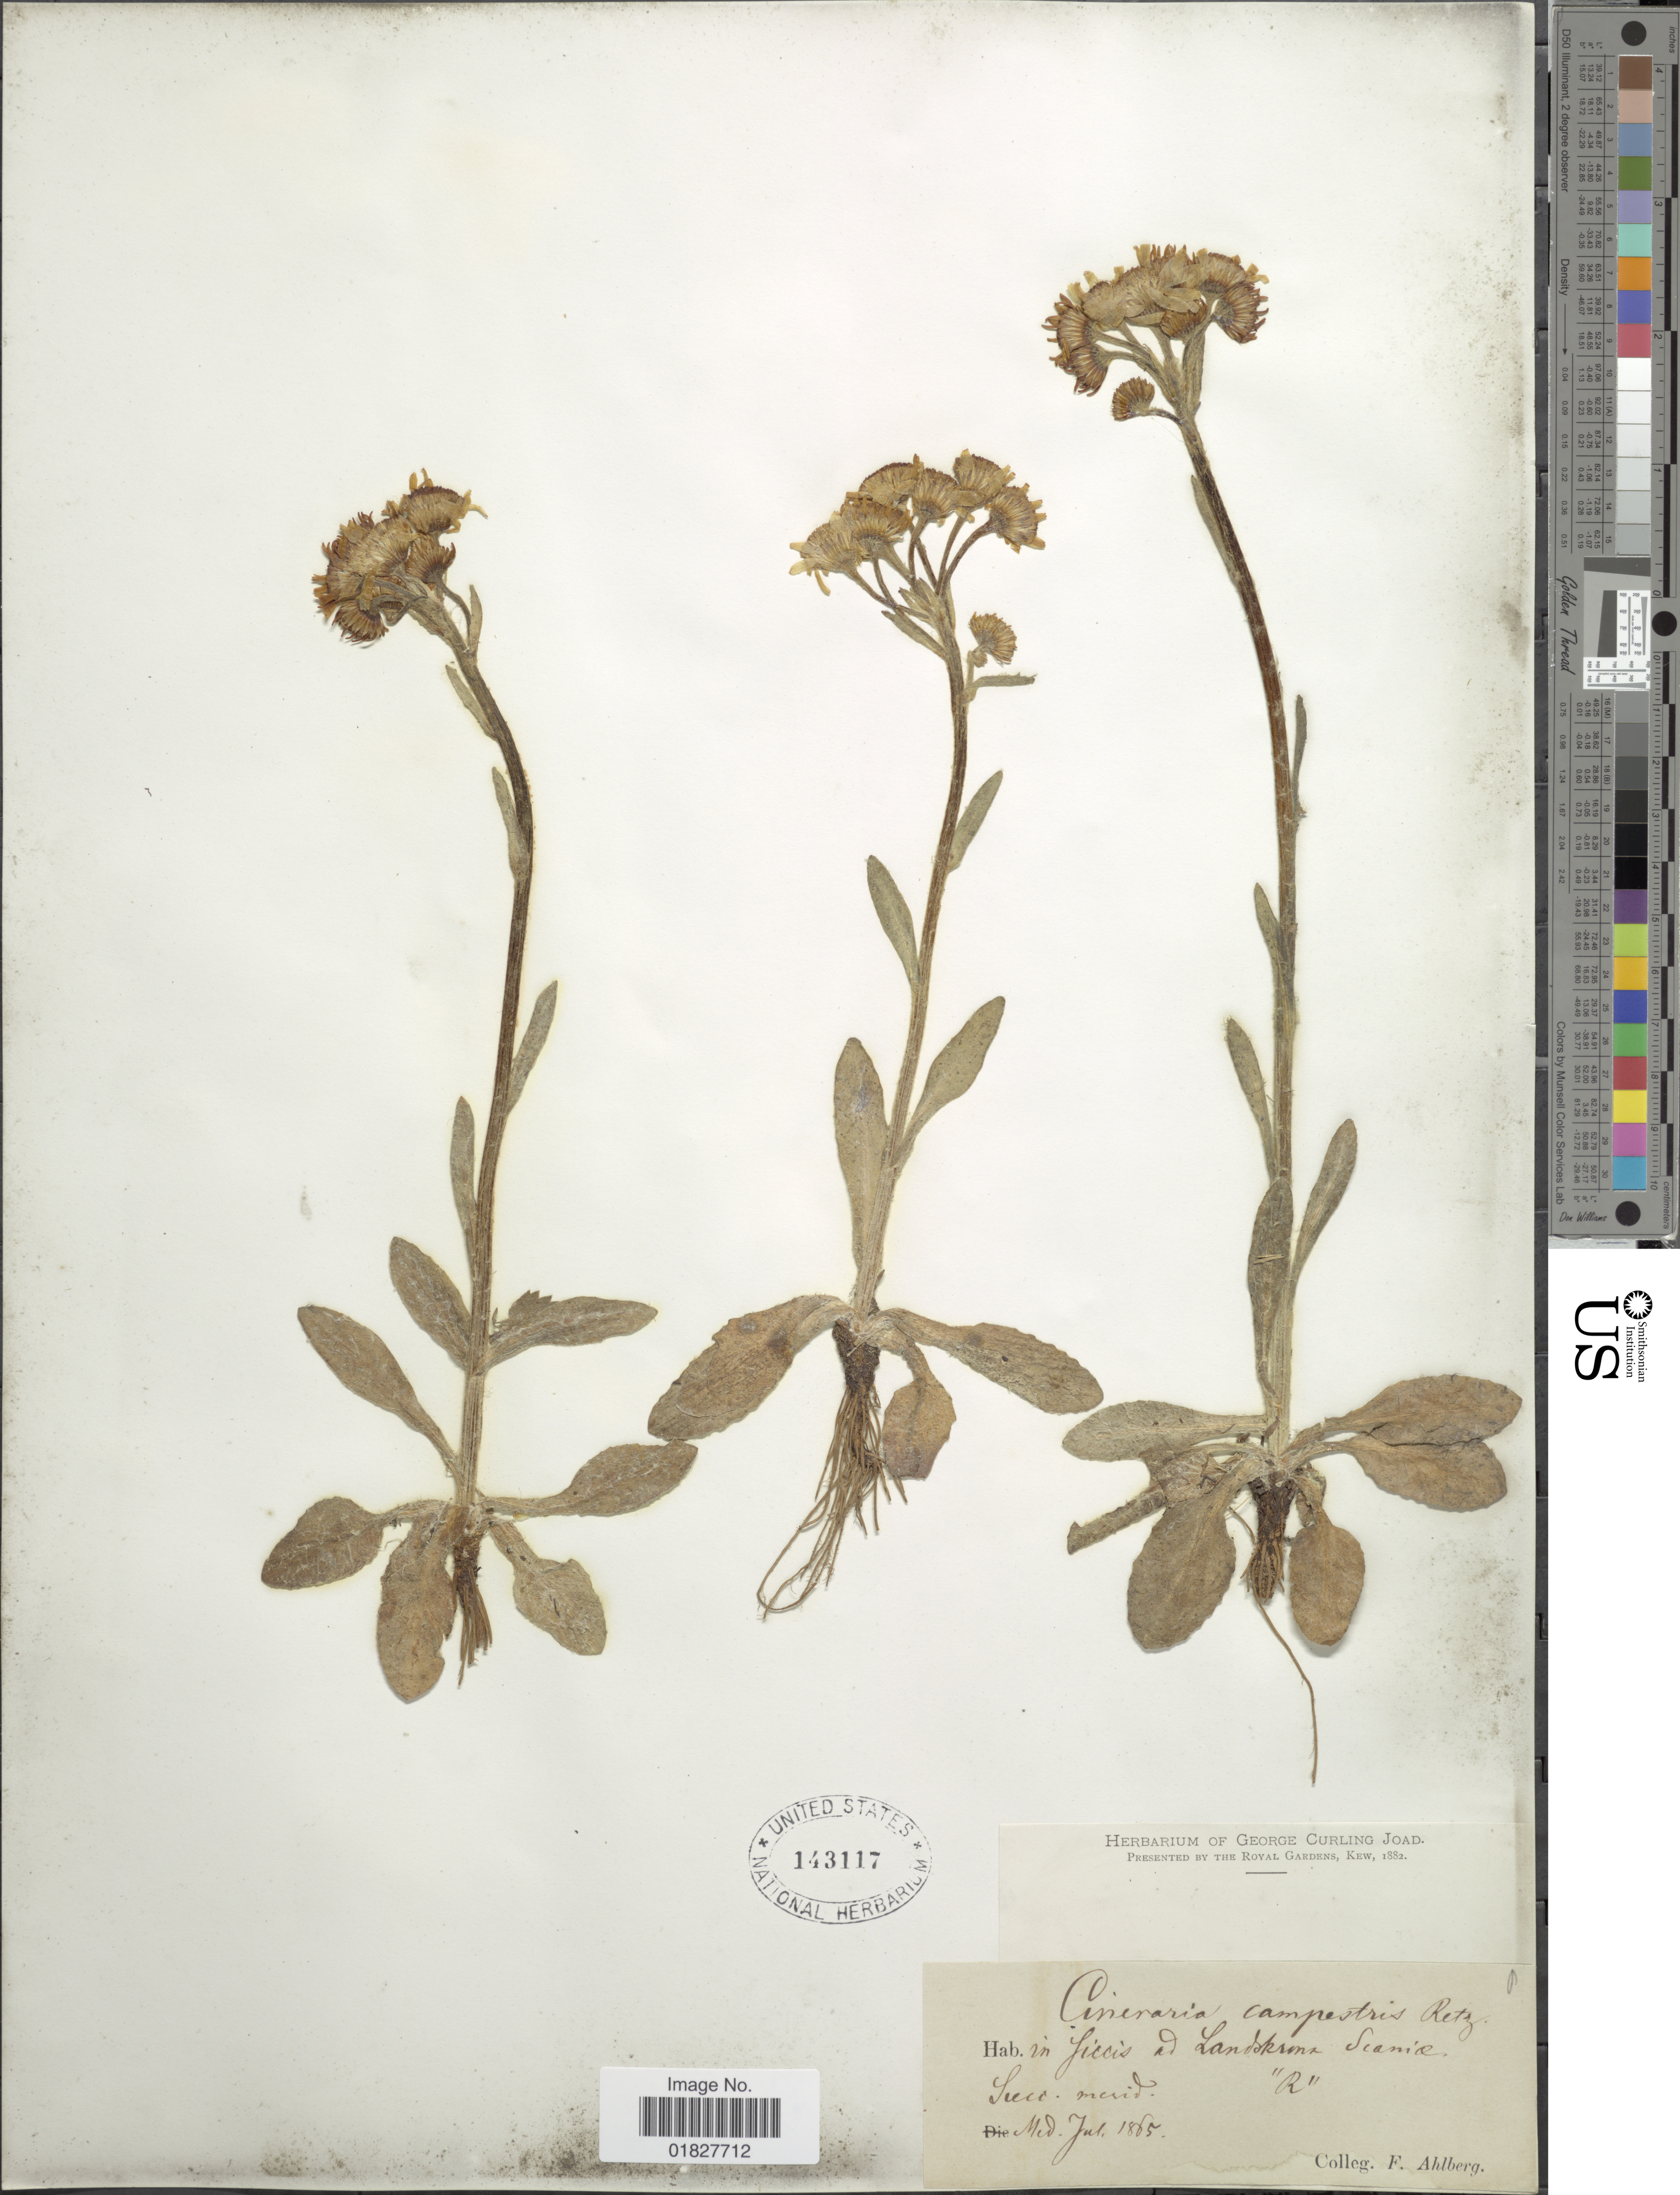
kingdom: Plantae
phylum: Tracheophyta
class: Magnoliopsida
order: Asterales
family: Asteraceae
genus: Cineraria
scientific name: Cineraria campestris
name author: Retz.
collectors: F. Ahlberg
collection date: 1865-07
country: Sweden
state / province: Skåne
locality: In siccis ad Landskrona Scania, Suec. merid.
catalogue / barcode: US 143117